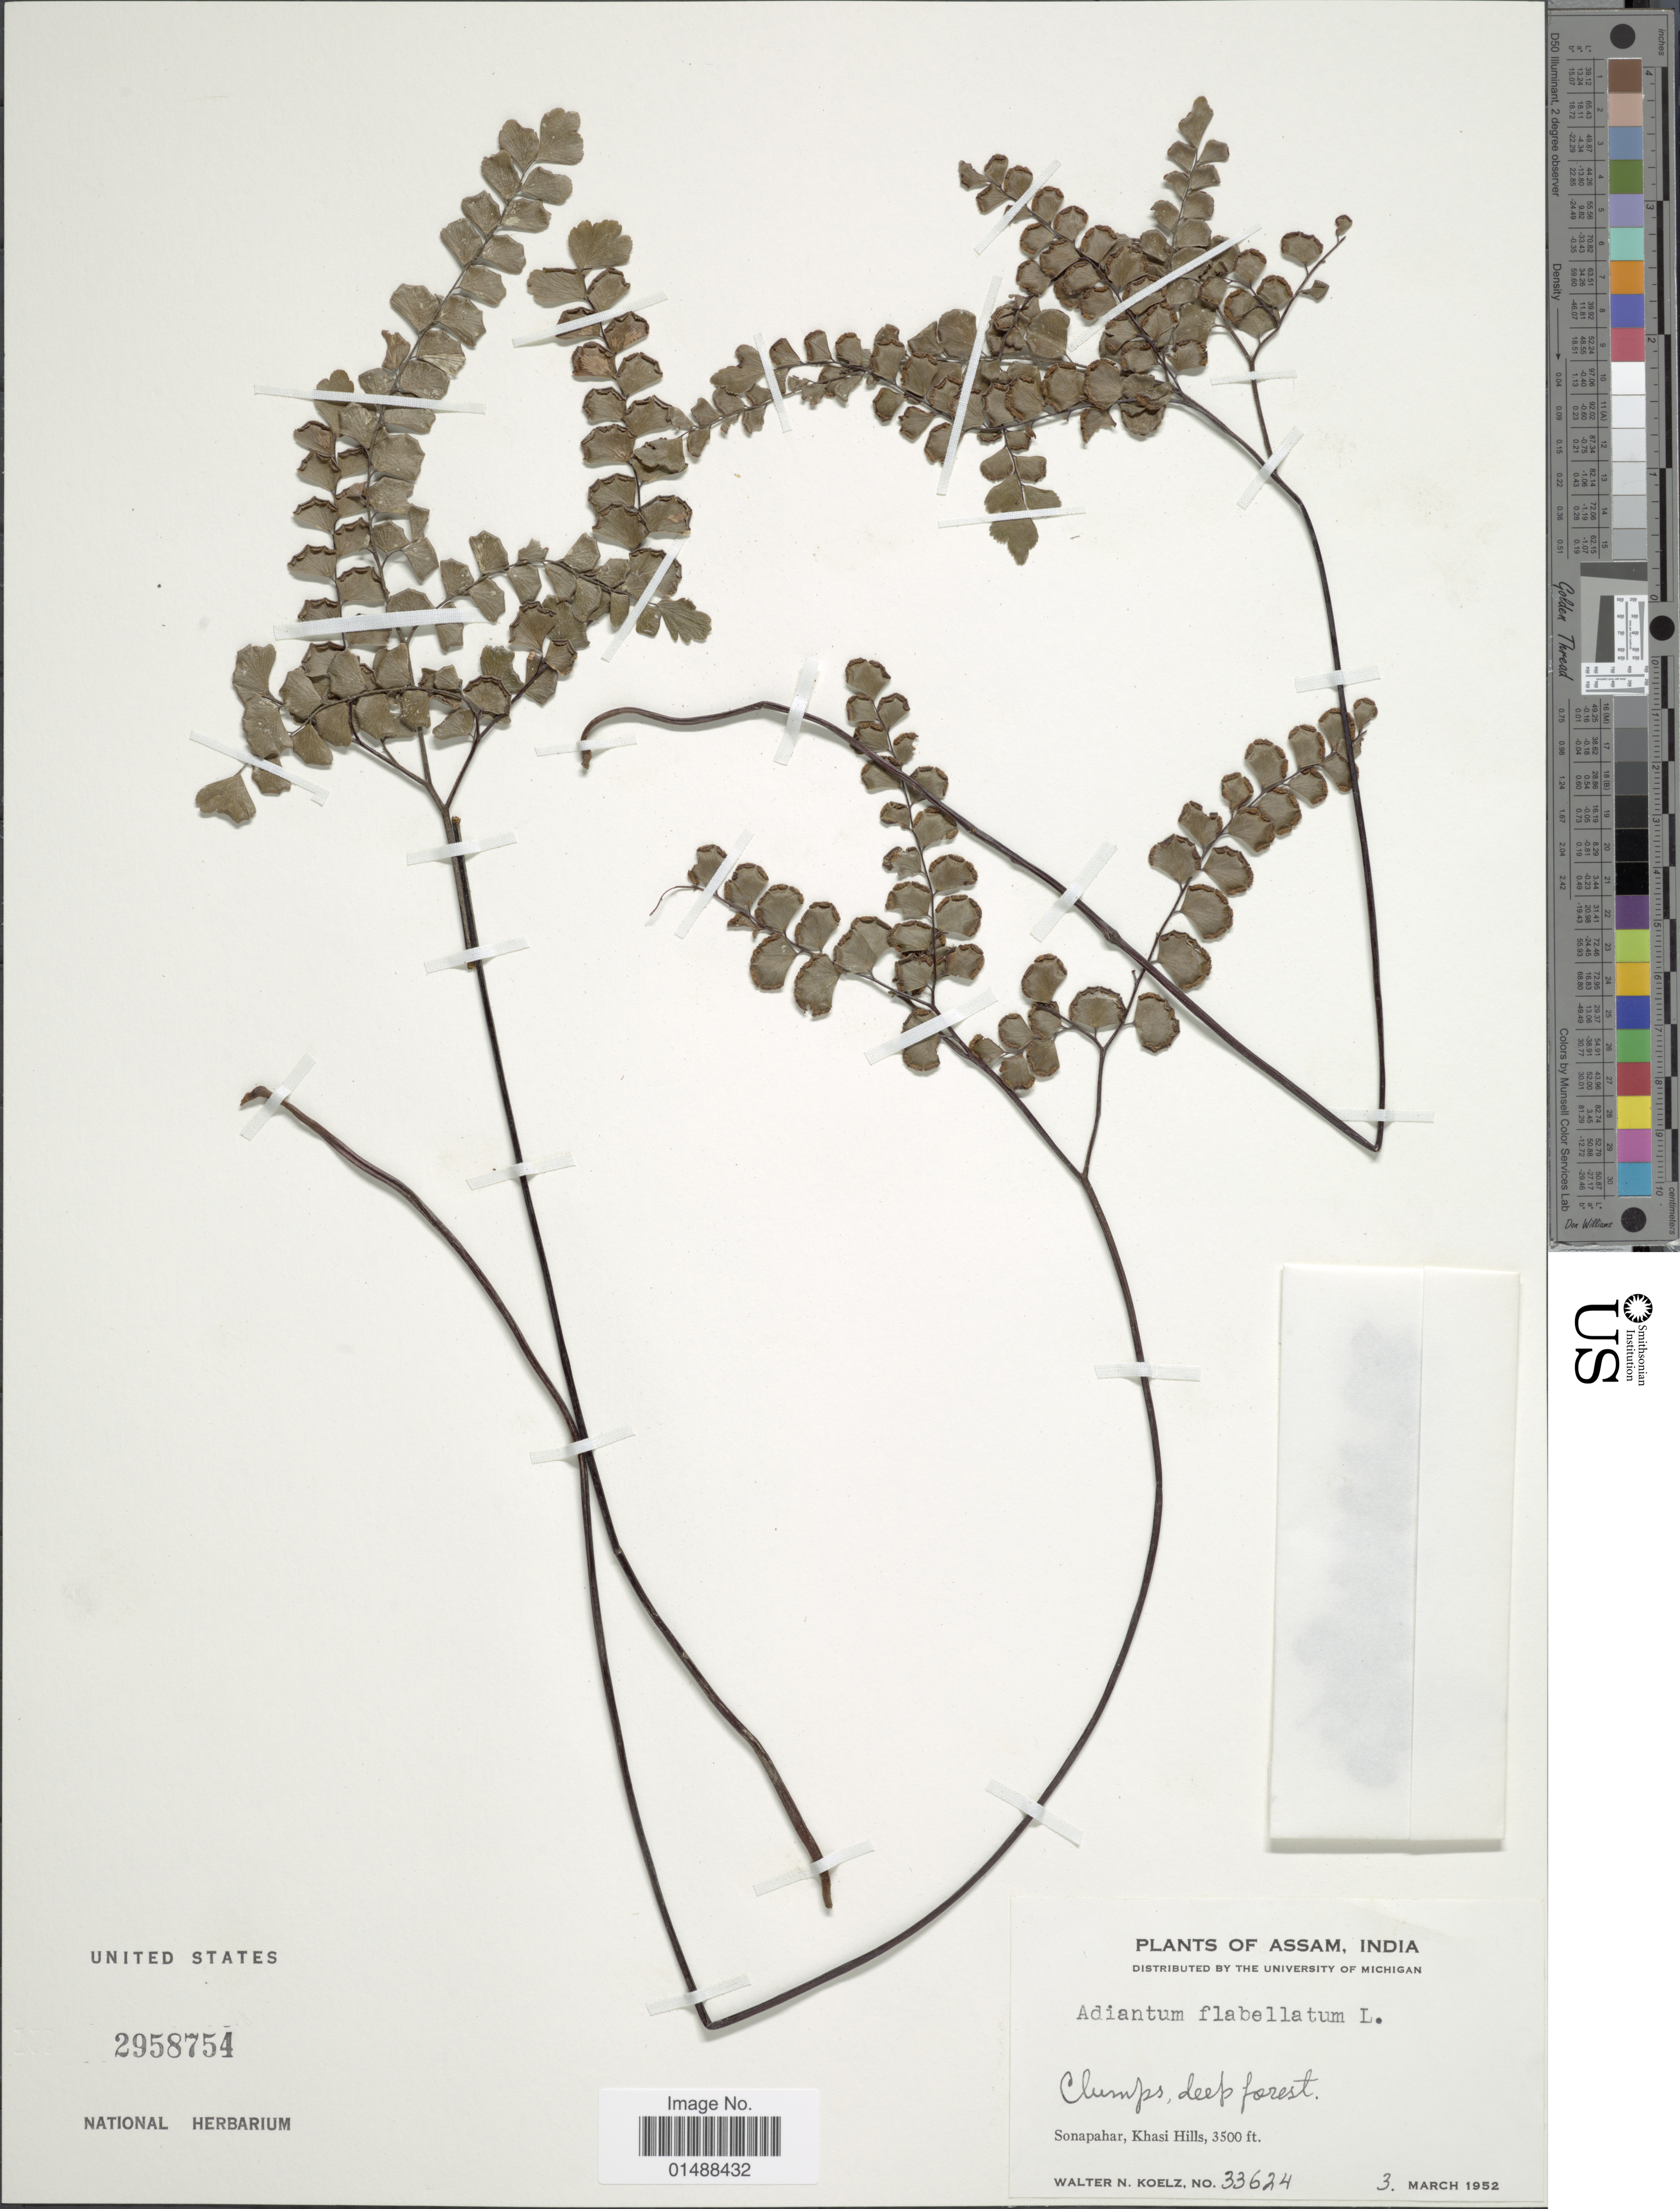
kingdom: Plantae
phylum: Tracheophyta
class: Polypodiopsida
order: Polypodiales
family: Pteridaceae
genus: Adiantum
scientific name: Adiantum flabellulatum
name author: L.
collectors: W. N. Koelz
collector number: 33624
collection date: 1952-03-03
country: India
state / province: Meghalaya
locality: Assam, India, Sonapahar, Khasi Hills.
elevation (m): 1067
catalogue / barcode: US 2958754